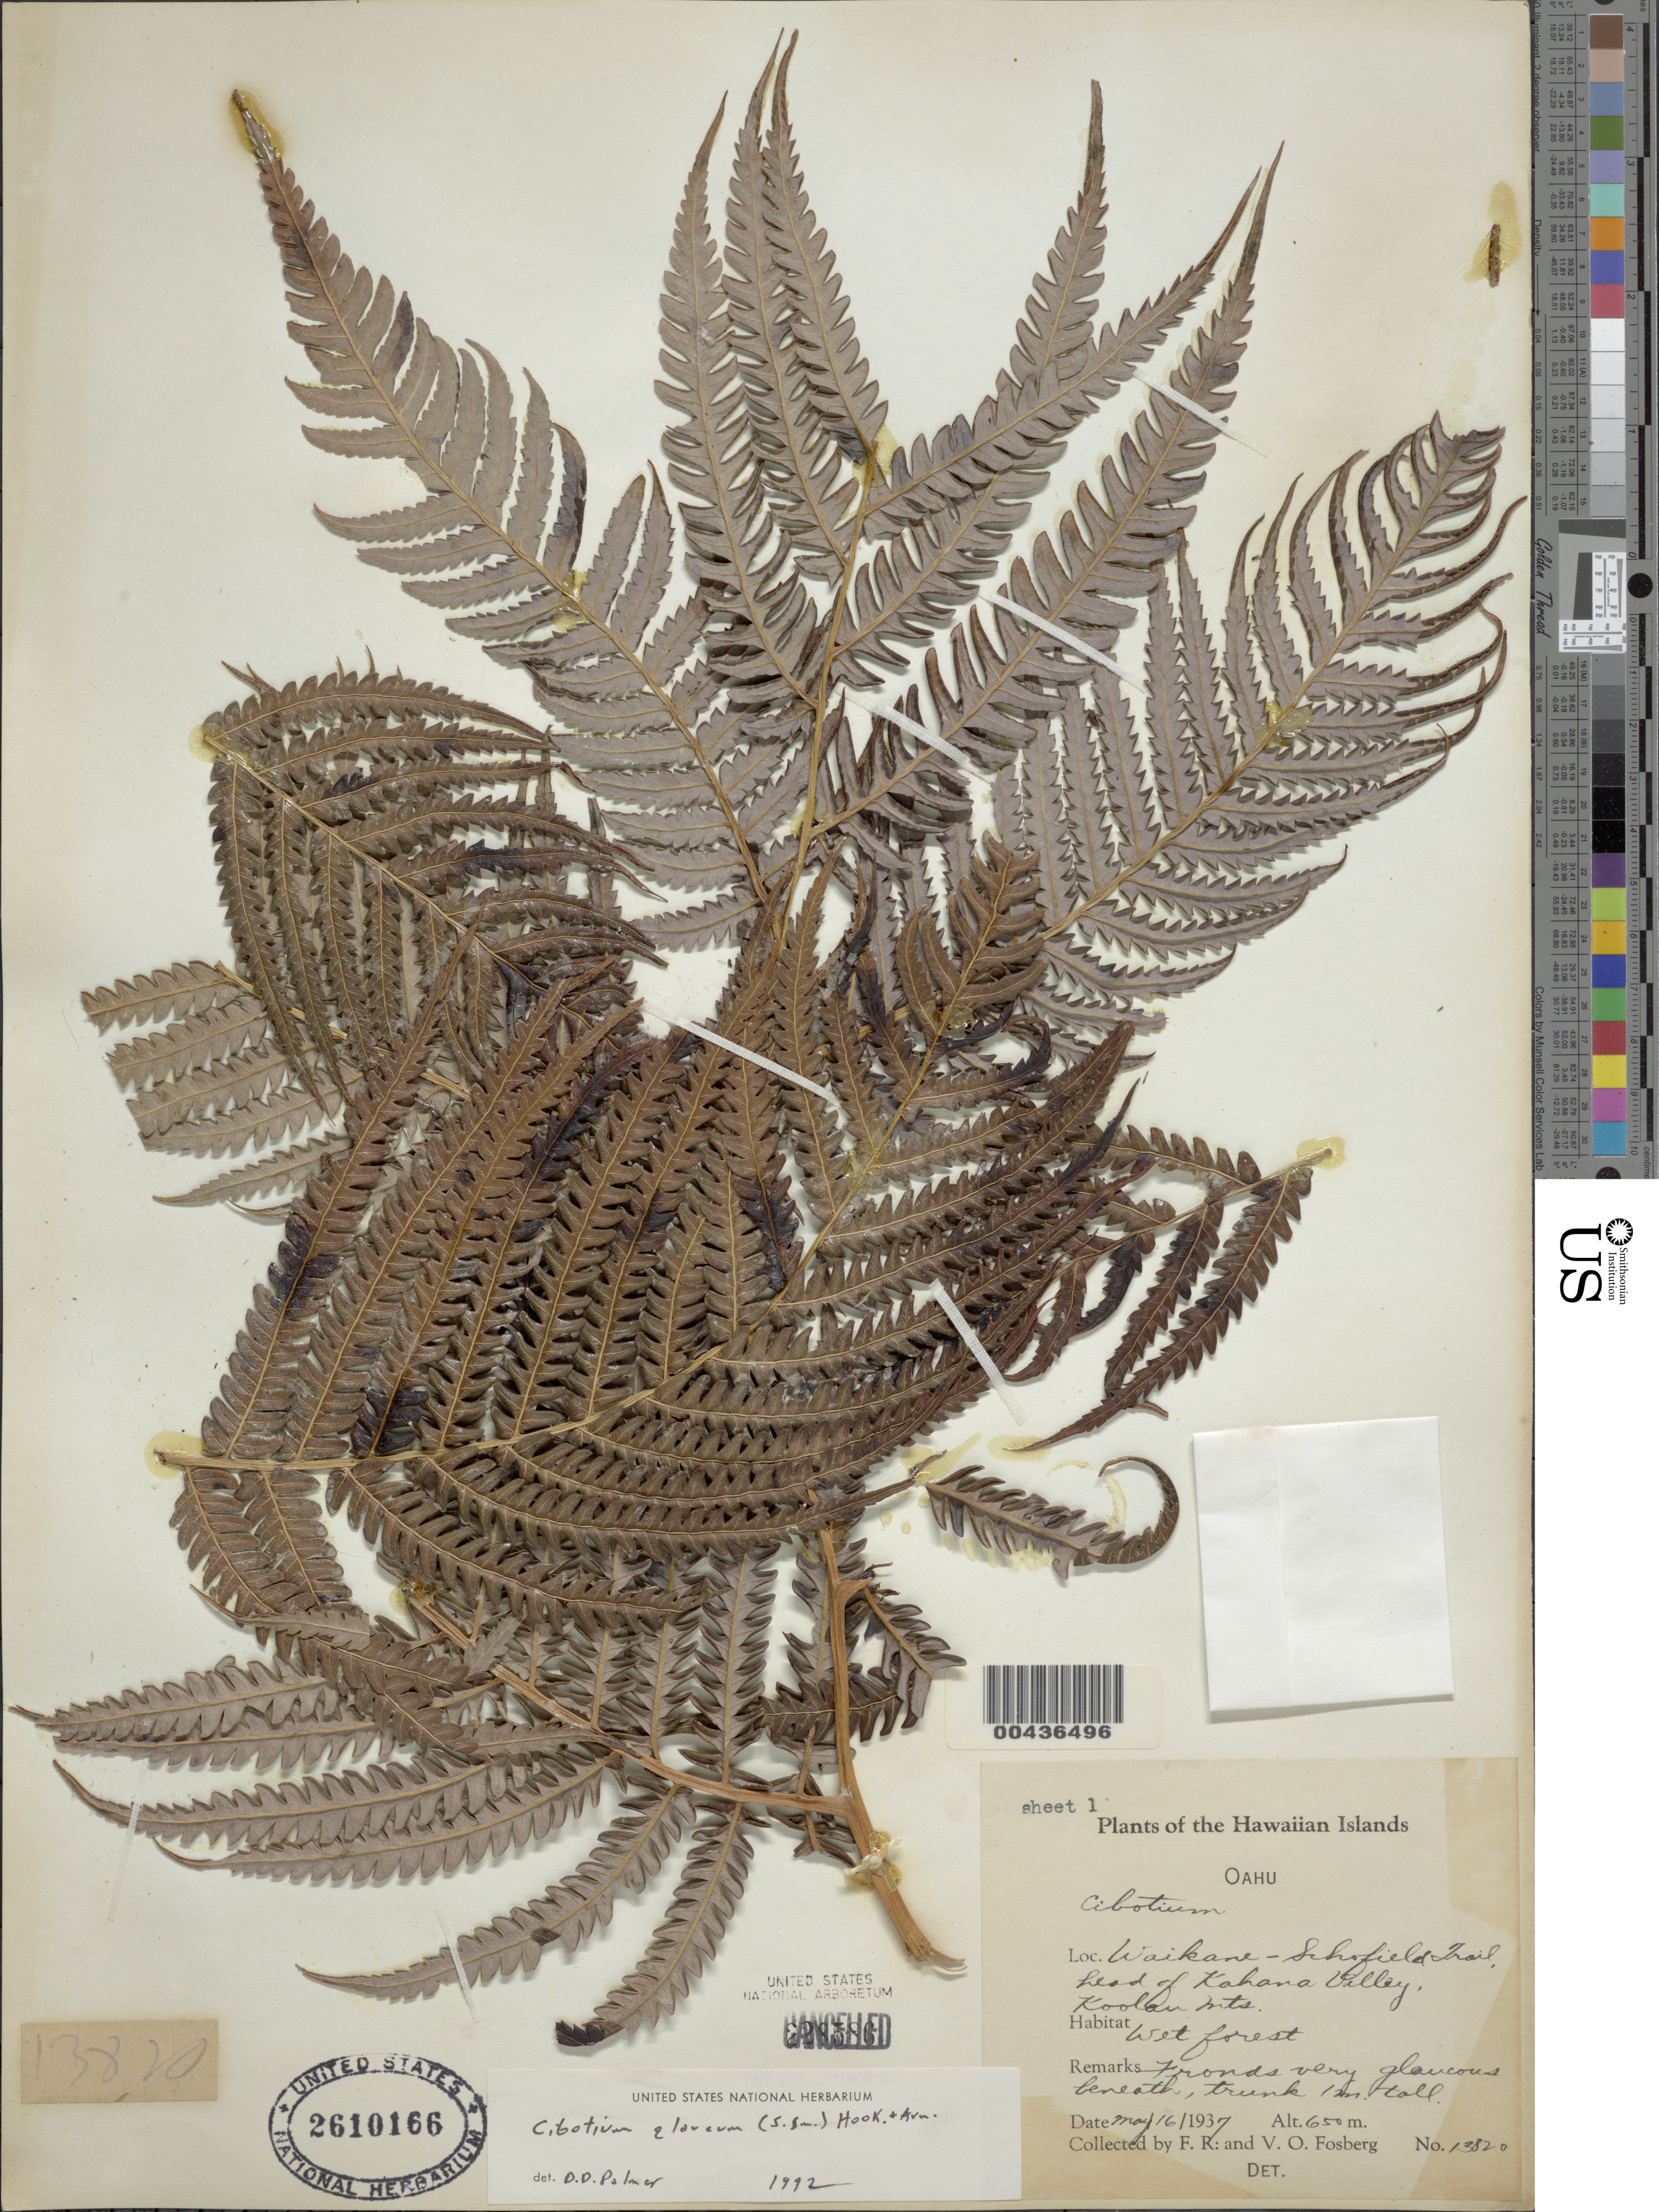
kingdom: Plantae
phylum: Tracheophyta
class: Polypodiopsida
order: Cyatheales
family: Cibotiaceae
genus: Cibotium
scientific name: Cibotium glaucum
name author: (Sm.) Hook. & Arn.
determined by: Palmer, D. D.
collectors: F. R. Fosberg & V. O. Fosberg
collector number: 13820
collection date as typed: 16 May 1937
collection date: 1937-05-16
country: United States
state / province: Hawaii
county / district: Honolulu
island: Oahu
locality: Waikane-Schofield Trail, head of Kahana Valley, Koolau Mountains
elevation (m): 650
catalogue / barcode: US 2610166